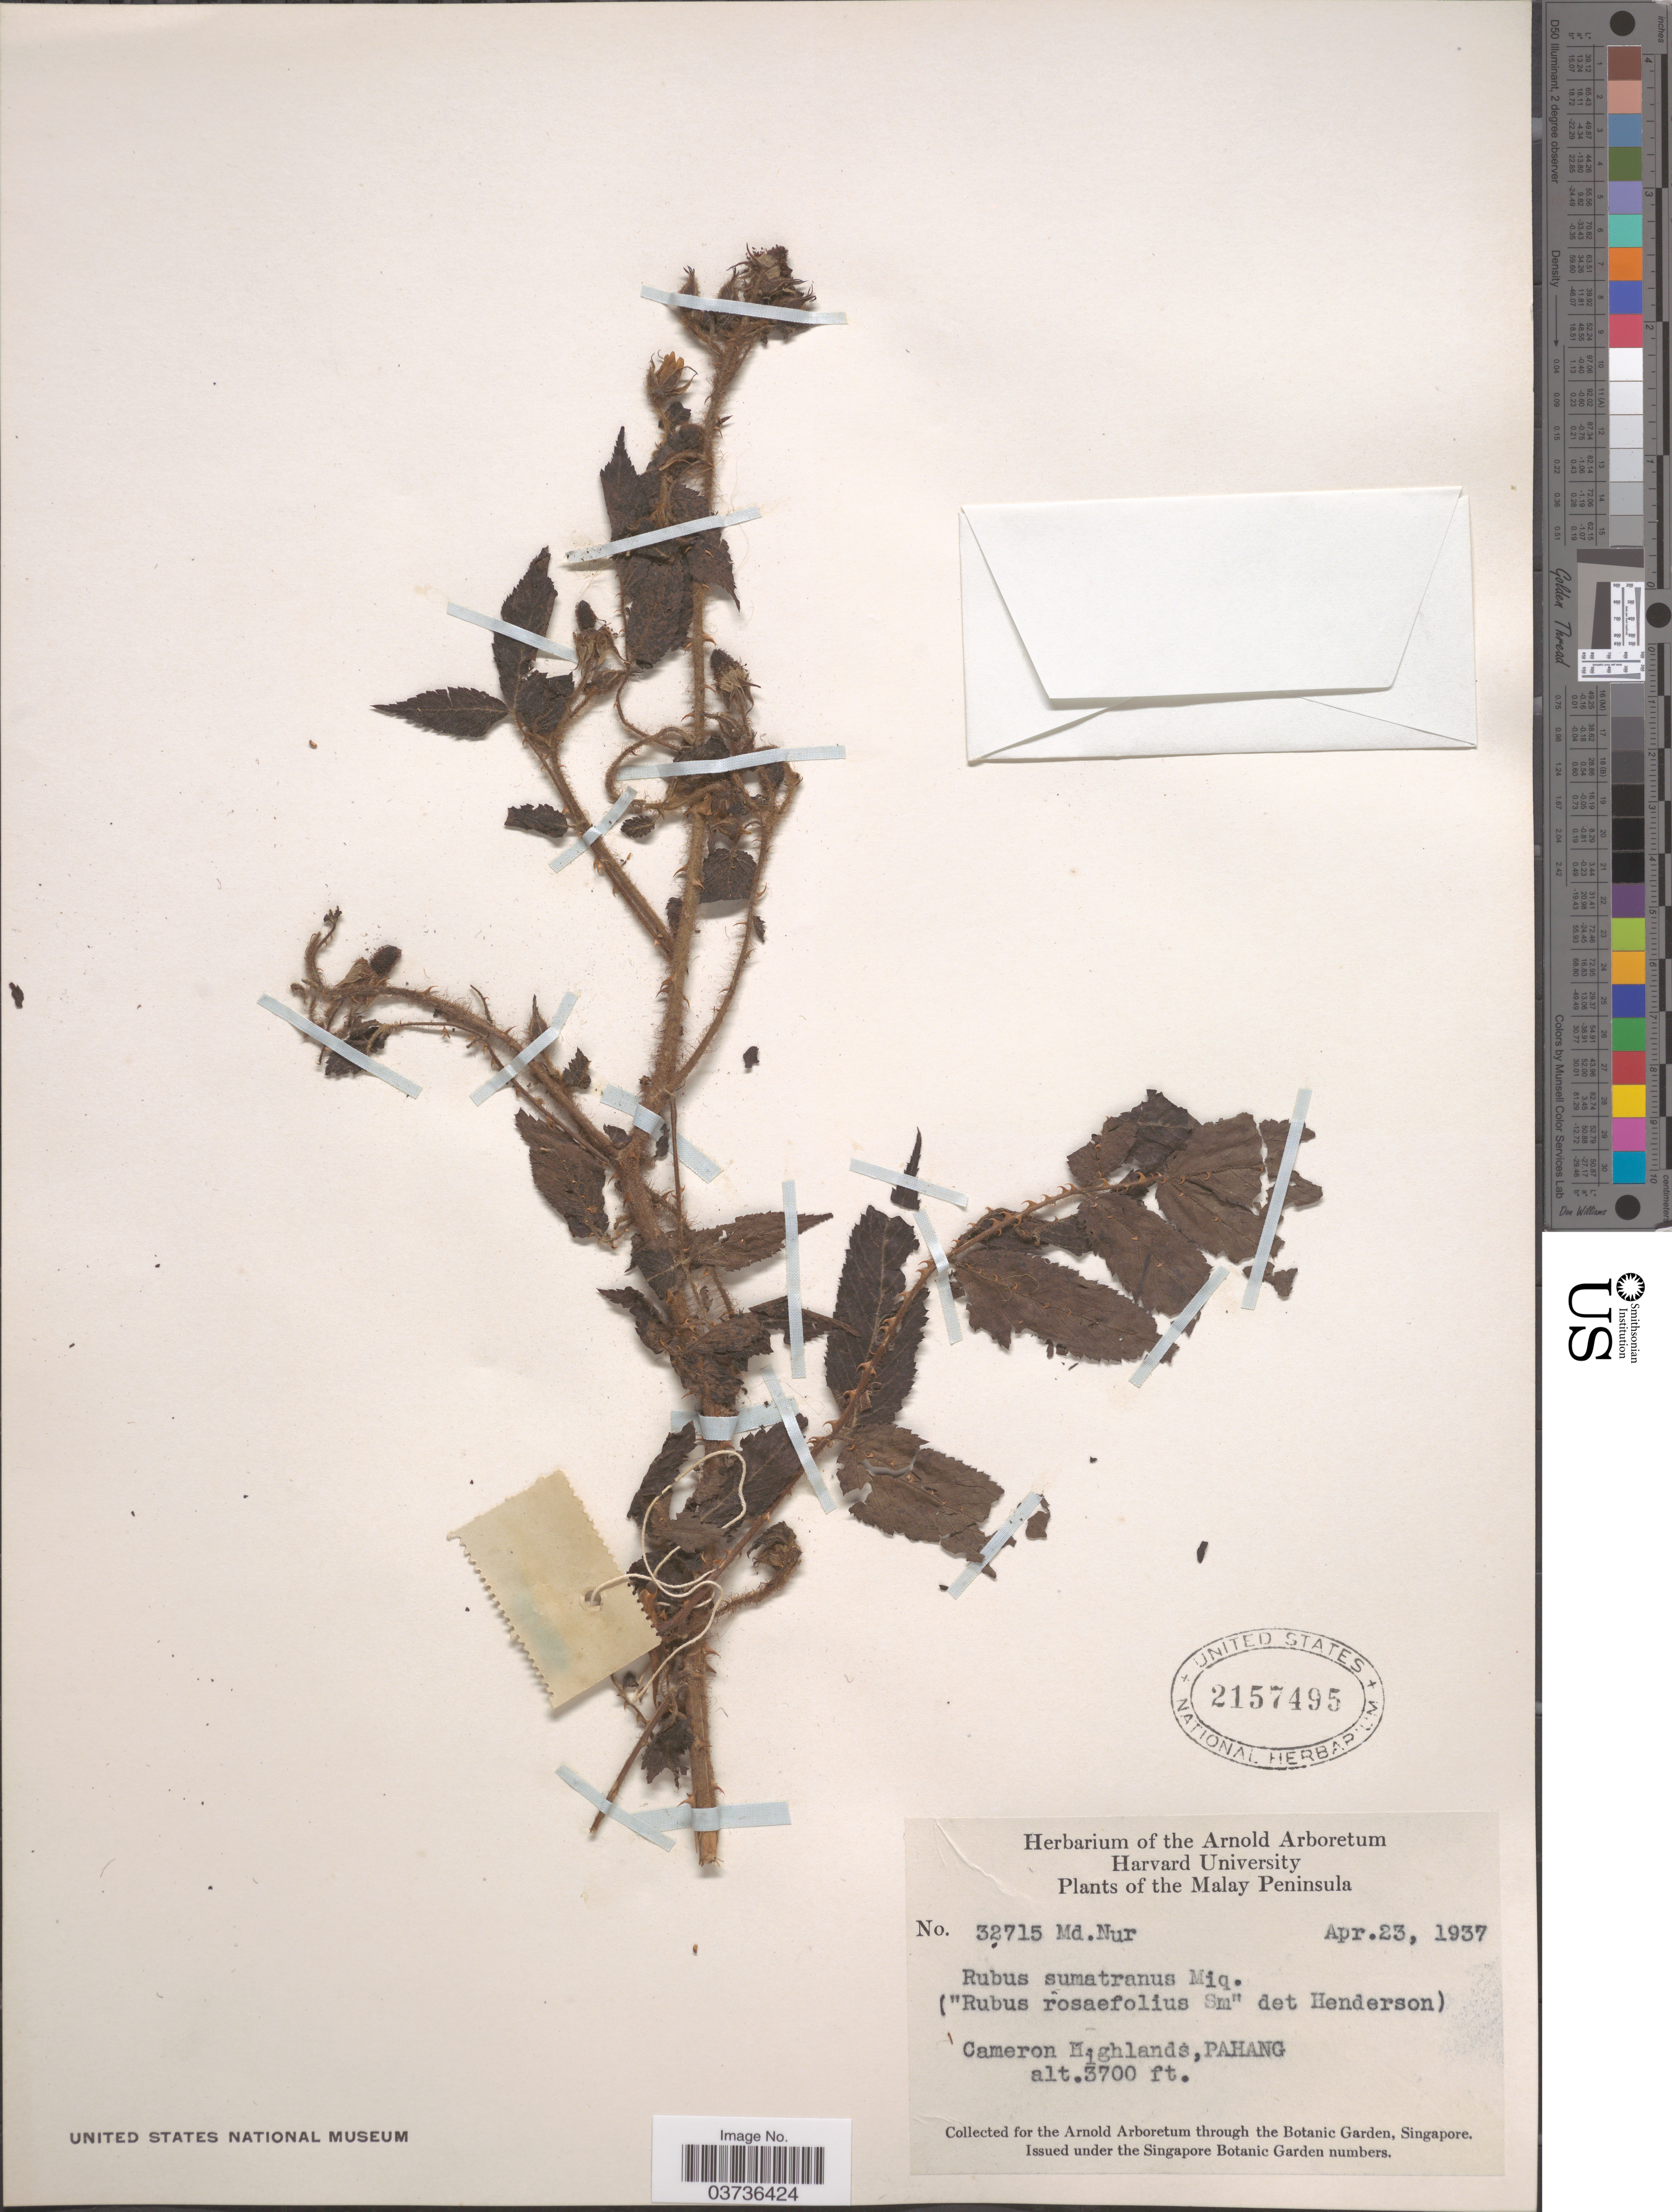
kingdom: Plantae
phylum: Tracheophyta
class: Magnoliopsida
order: Rosales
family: Rosaceae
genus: Rubus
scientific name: Rubus sumatranus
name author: Miq.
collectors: M. Nur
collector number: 32715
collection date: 1937-04-23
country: Malaysia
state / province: Pahang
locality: Malay Peninsula. Cameron Highlands.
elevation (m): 1128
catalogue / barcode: US 2157495